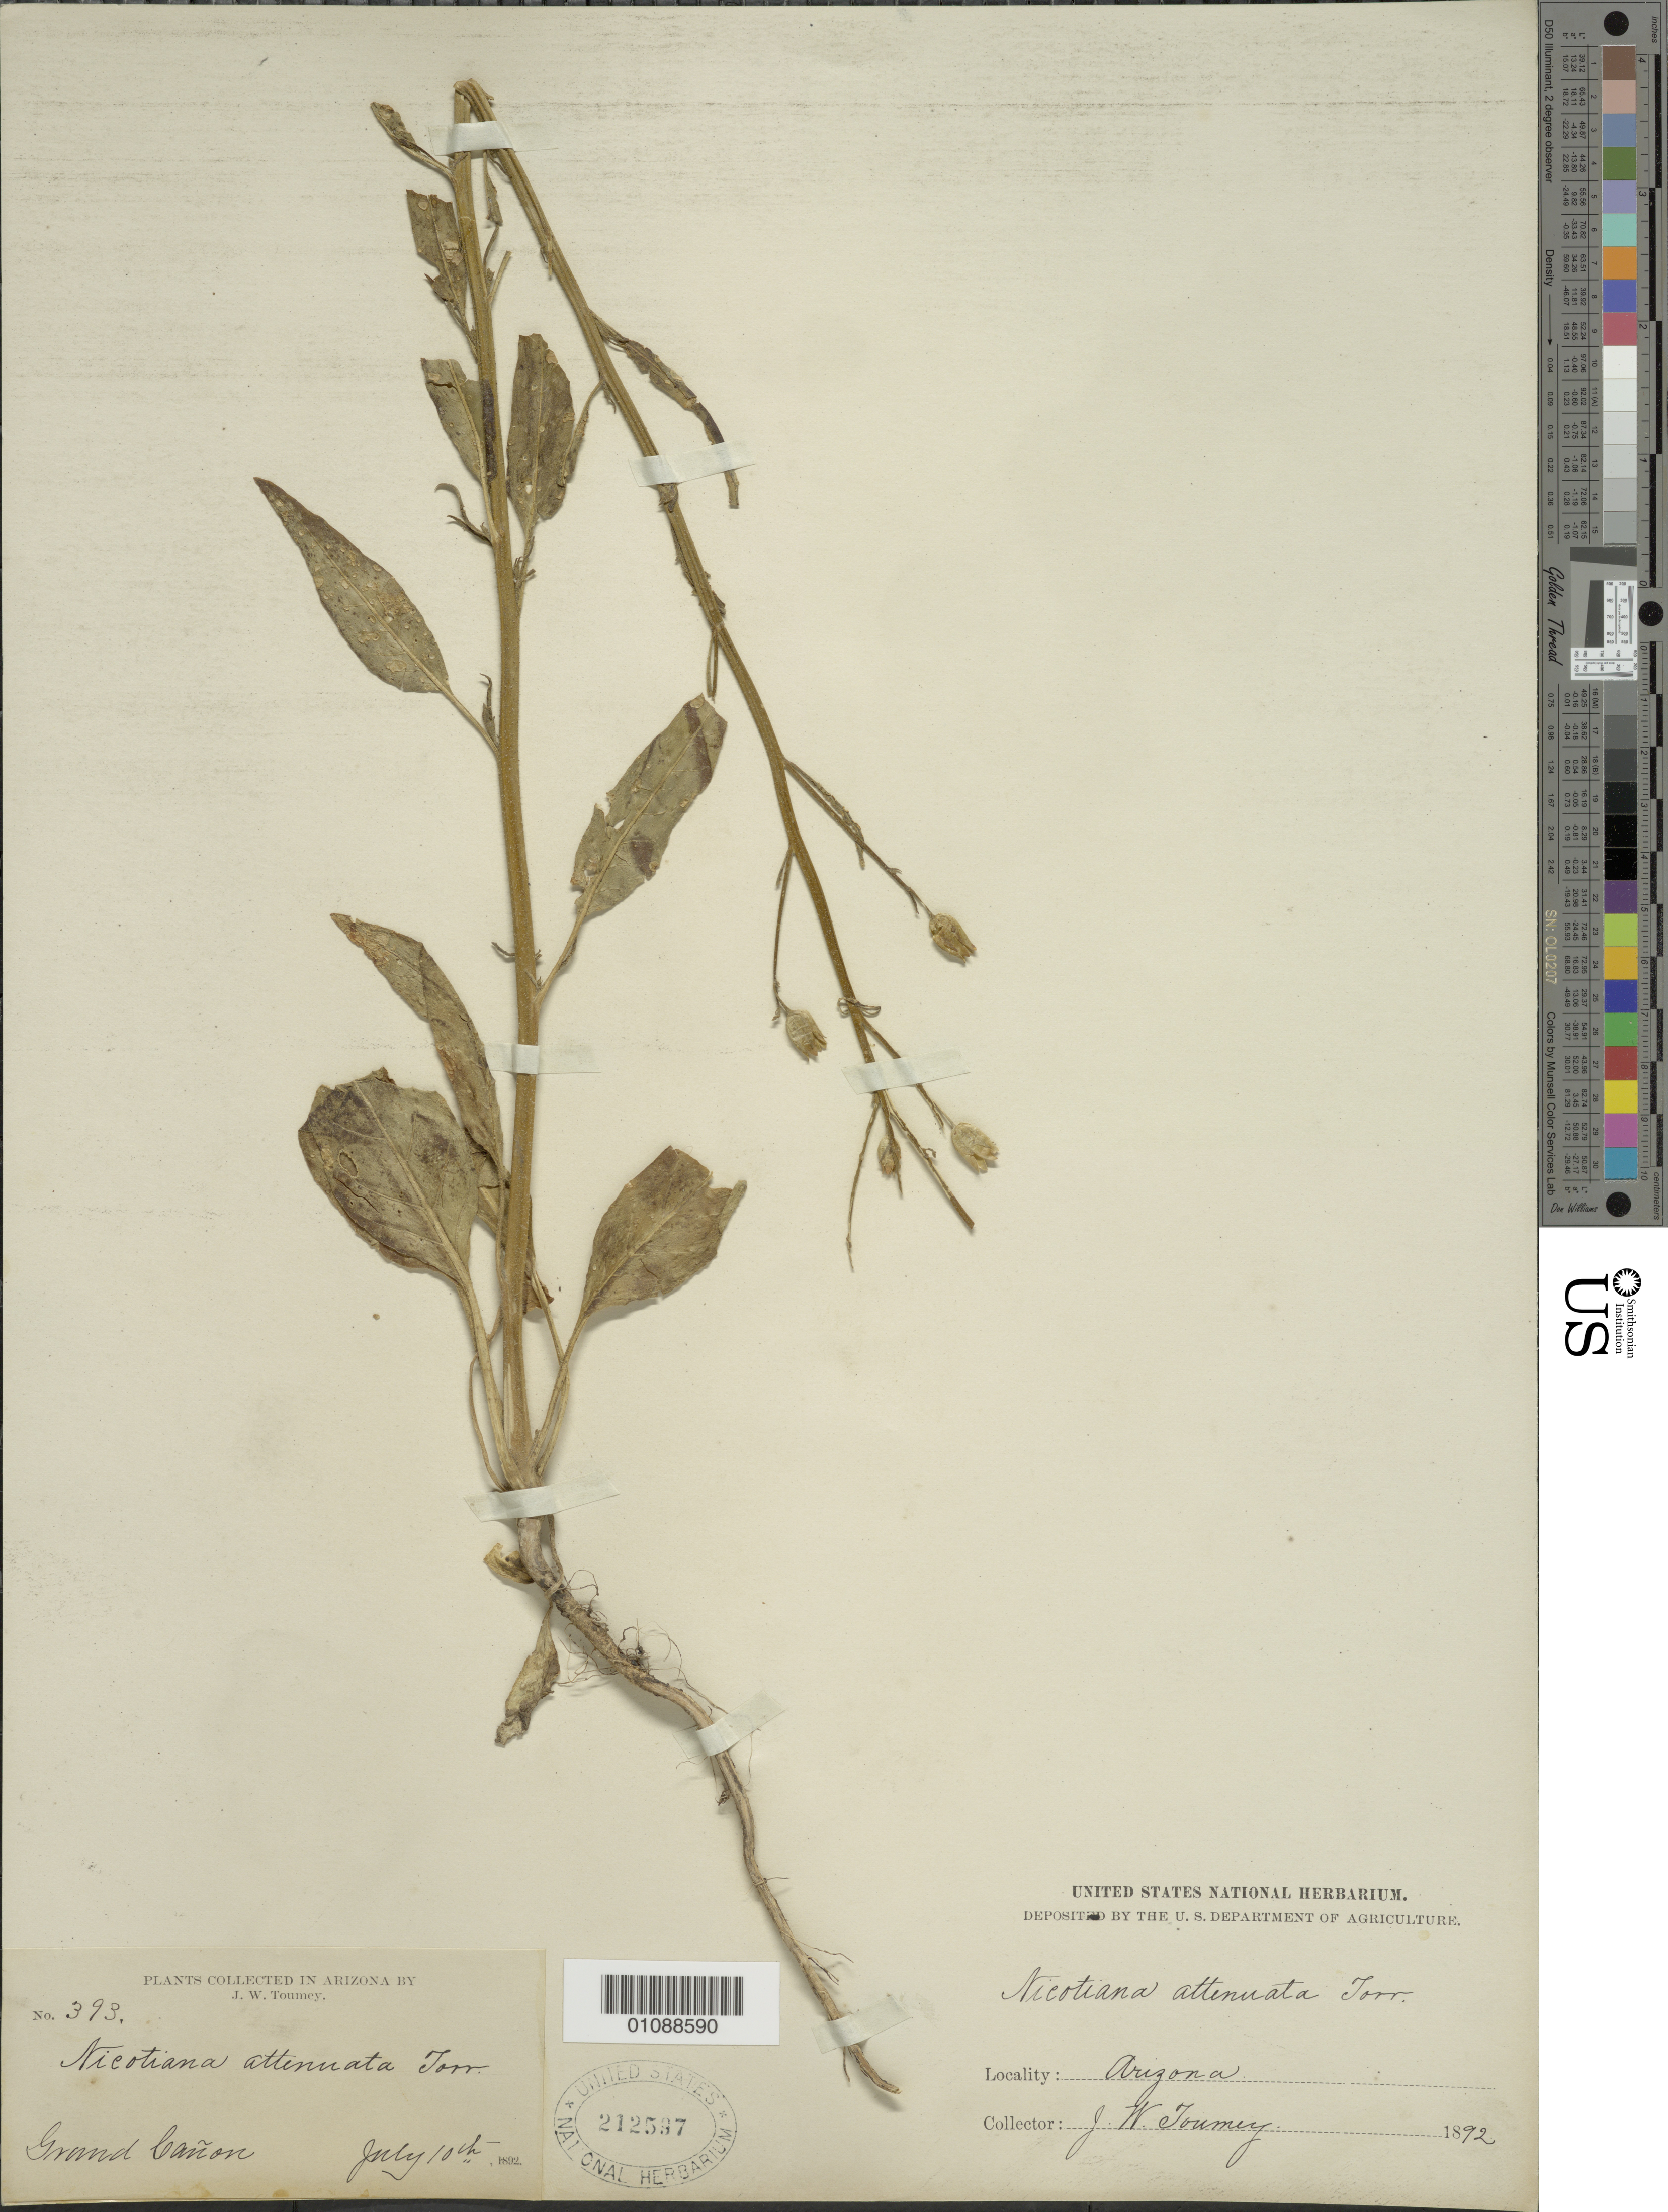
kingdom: Plantae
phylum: Tracheophyta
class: Magnoliopsida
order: Solanales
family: Solanaceae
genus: Nicotiana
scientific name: Nicotiana attenuata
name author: Torr. ex S. Watson in C. King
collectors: J. W. Toumey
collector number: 393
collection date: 1892-07-10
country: United States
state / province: Arizona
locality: Grand Cañon.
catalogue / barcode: US 212597